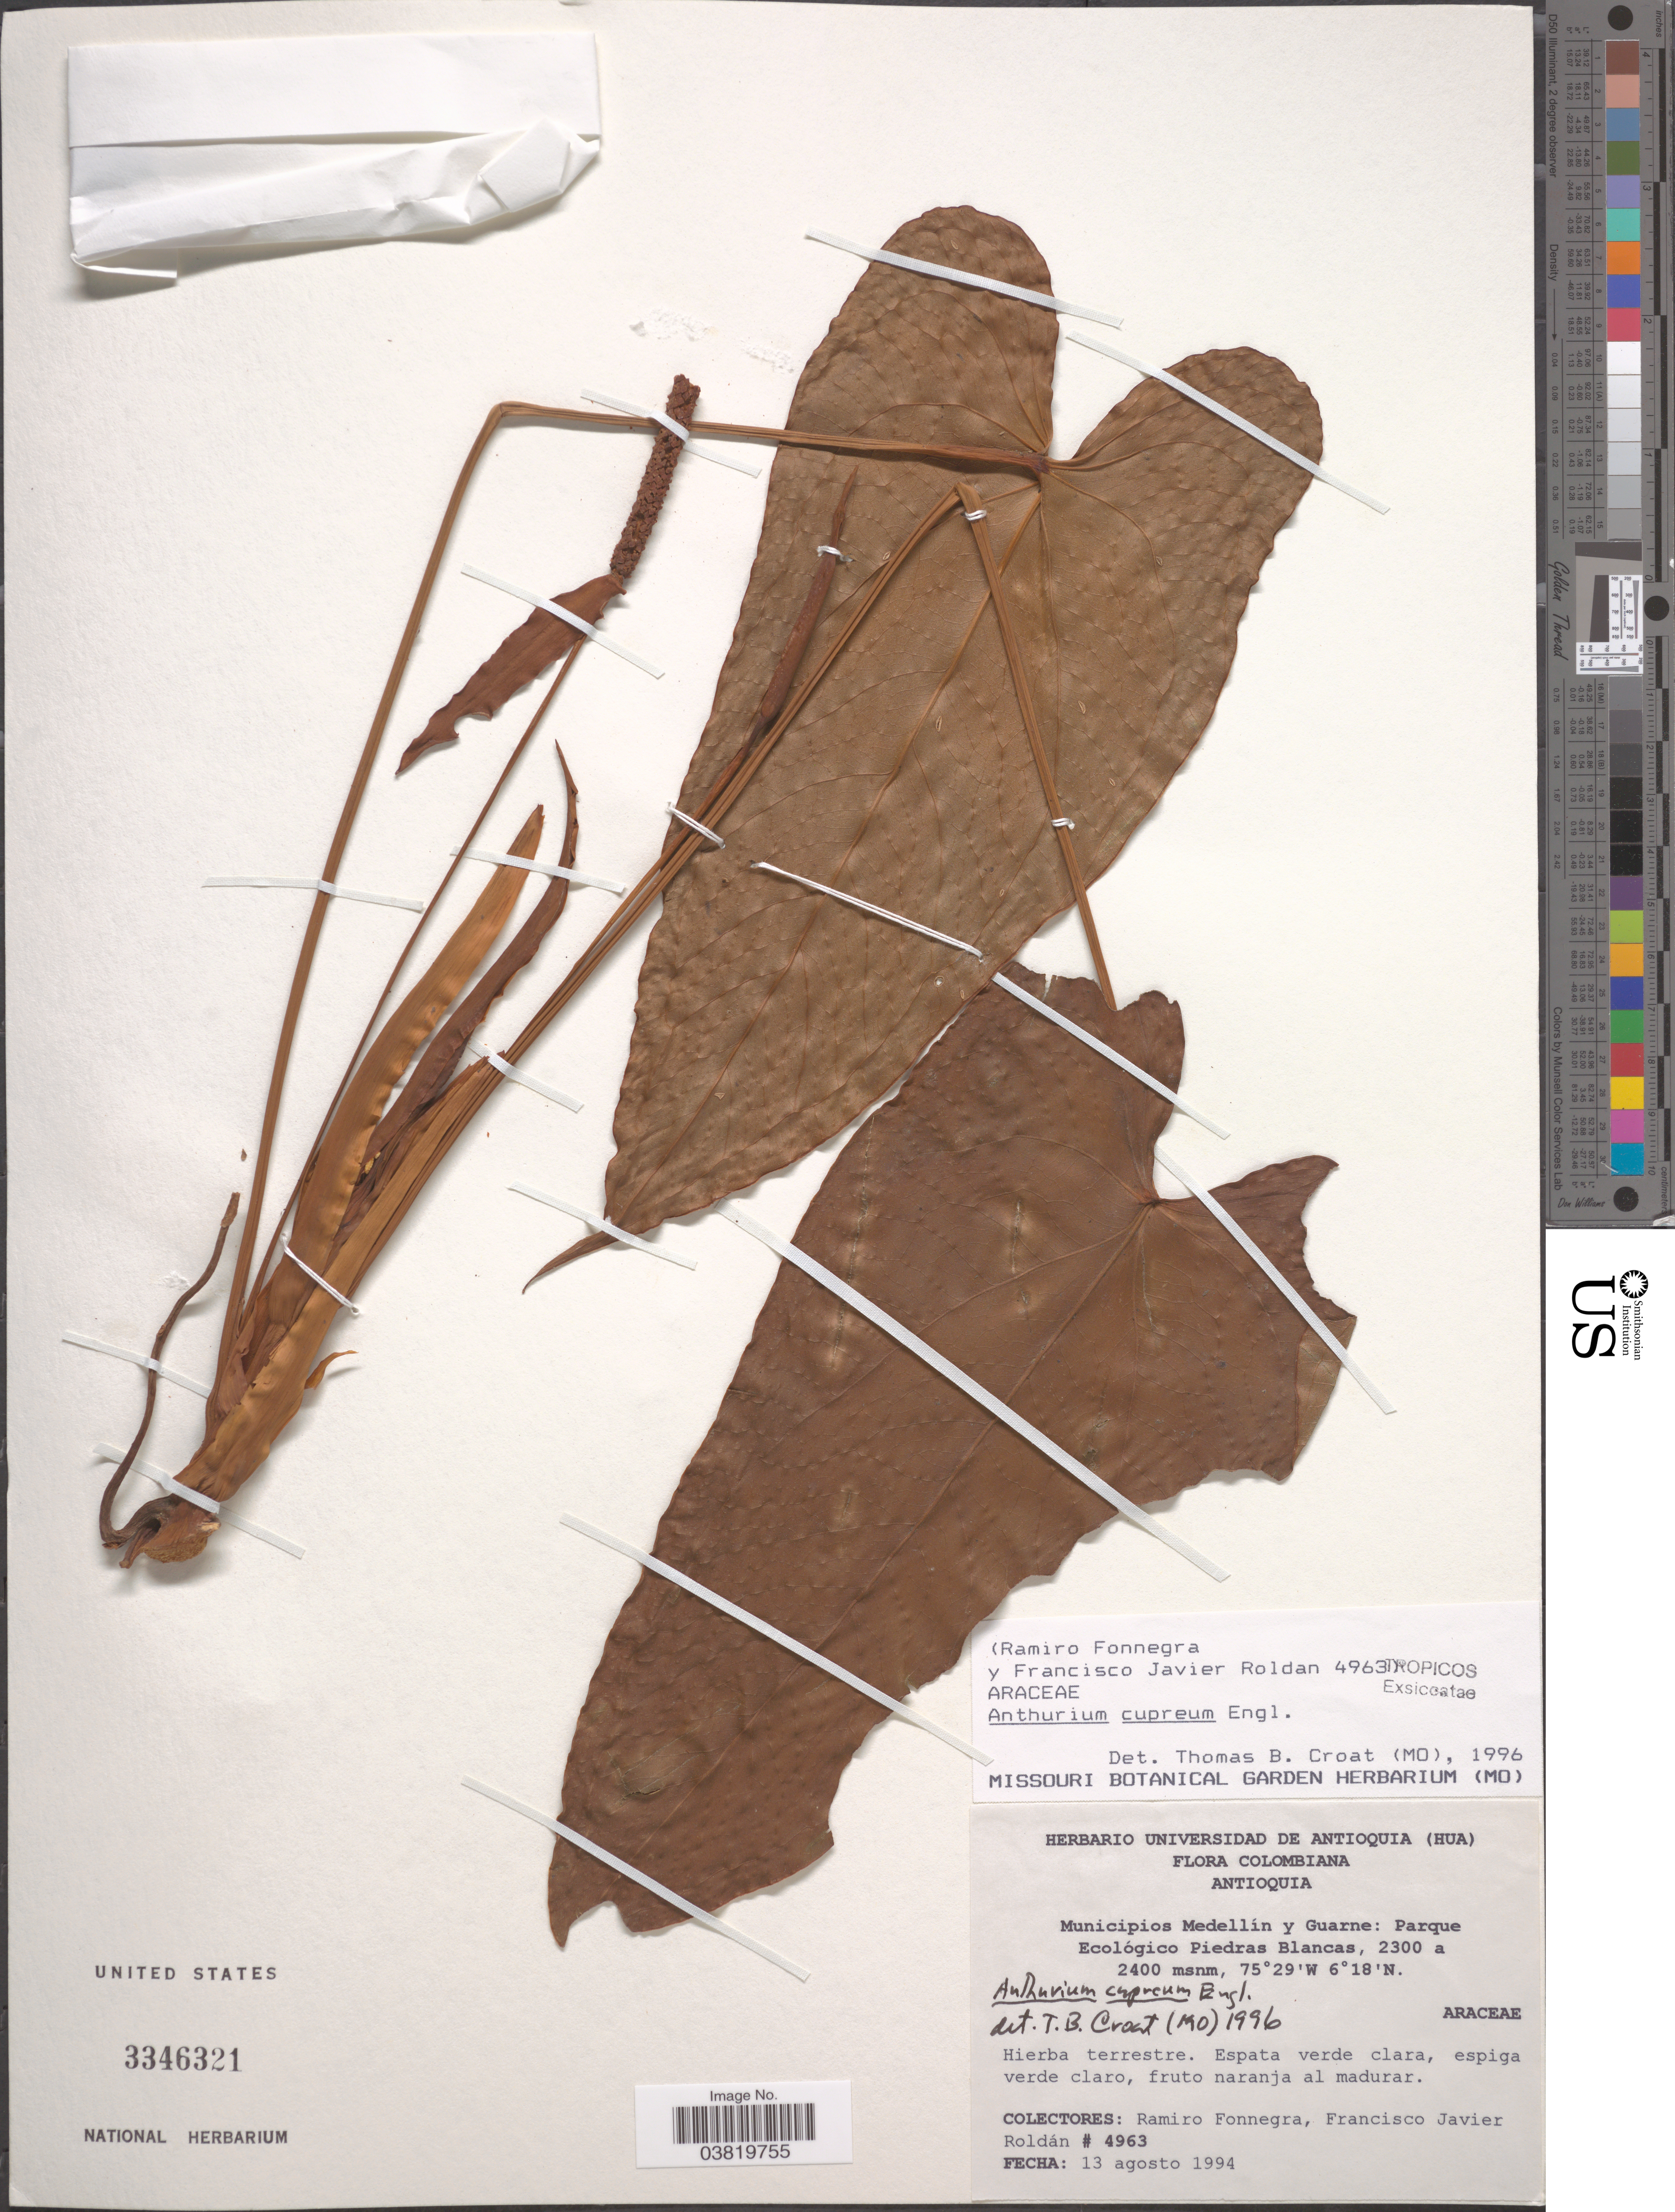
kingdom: Plantae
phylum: Tracheophyta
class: Liliopsida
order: Alismatales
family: Araceae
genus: Anthurium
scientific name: Anthurium cupreum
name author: Engl.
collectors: R. Fonnegra G. & F. J. Roldán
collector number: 4963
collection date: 1994-08-13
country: Colombia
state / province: Antioquia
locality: Municipios Medellín y Guarne: Parque Ecológico Piedras Blancas.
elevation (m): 2300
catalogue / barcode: US 3346321